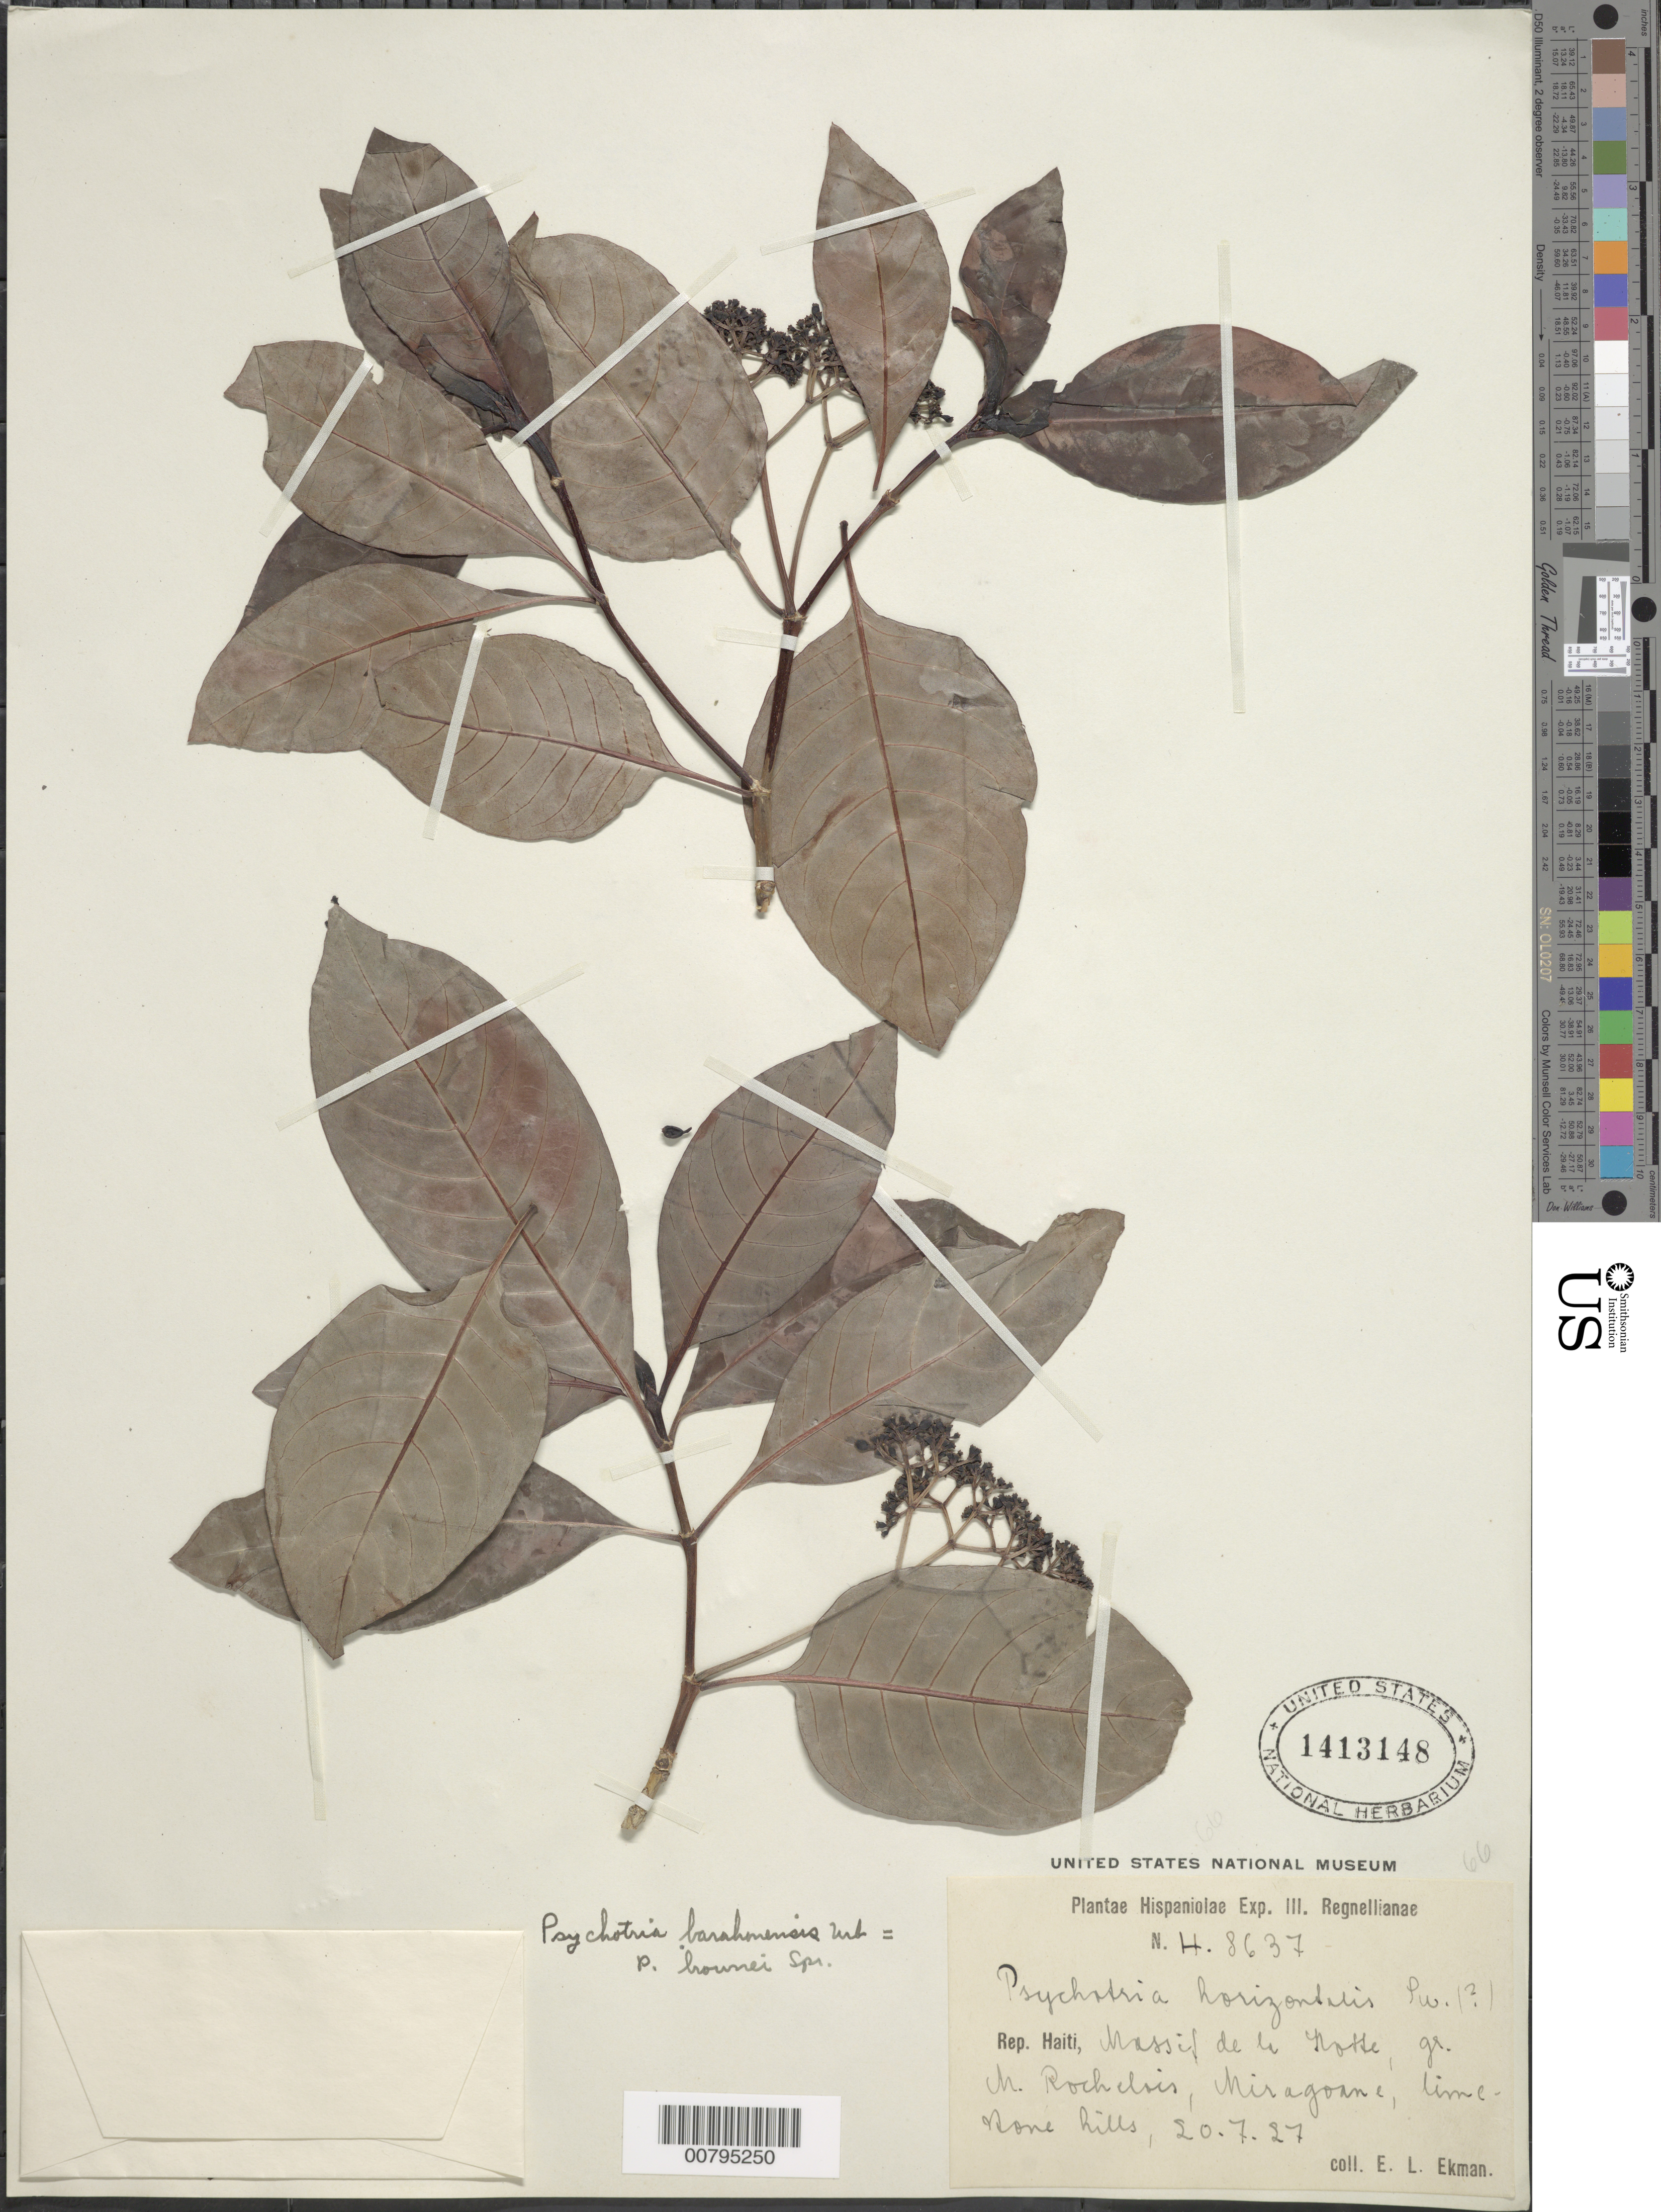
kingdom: Plantae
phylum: Tracheophyta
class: Magnoliopsida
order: Gentianales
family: Rubiaceae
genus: Psychotria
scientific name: Psychotria glabrata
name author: Sw.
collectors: E. L. Ekman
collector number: H 8637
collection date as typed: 20 Jul 1927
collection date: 1927-07-20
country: Haiti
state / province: Nord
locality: Massif de la Norde, M. Rochelsis, Miragoane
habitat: Limestone hills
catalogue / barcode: US 1413148